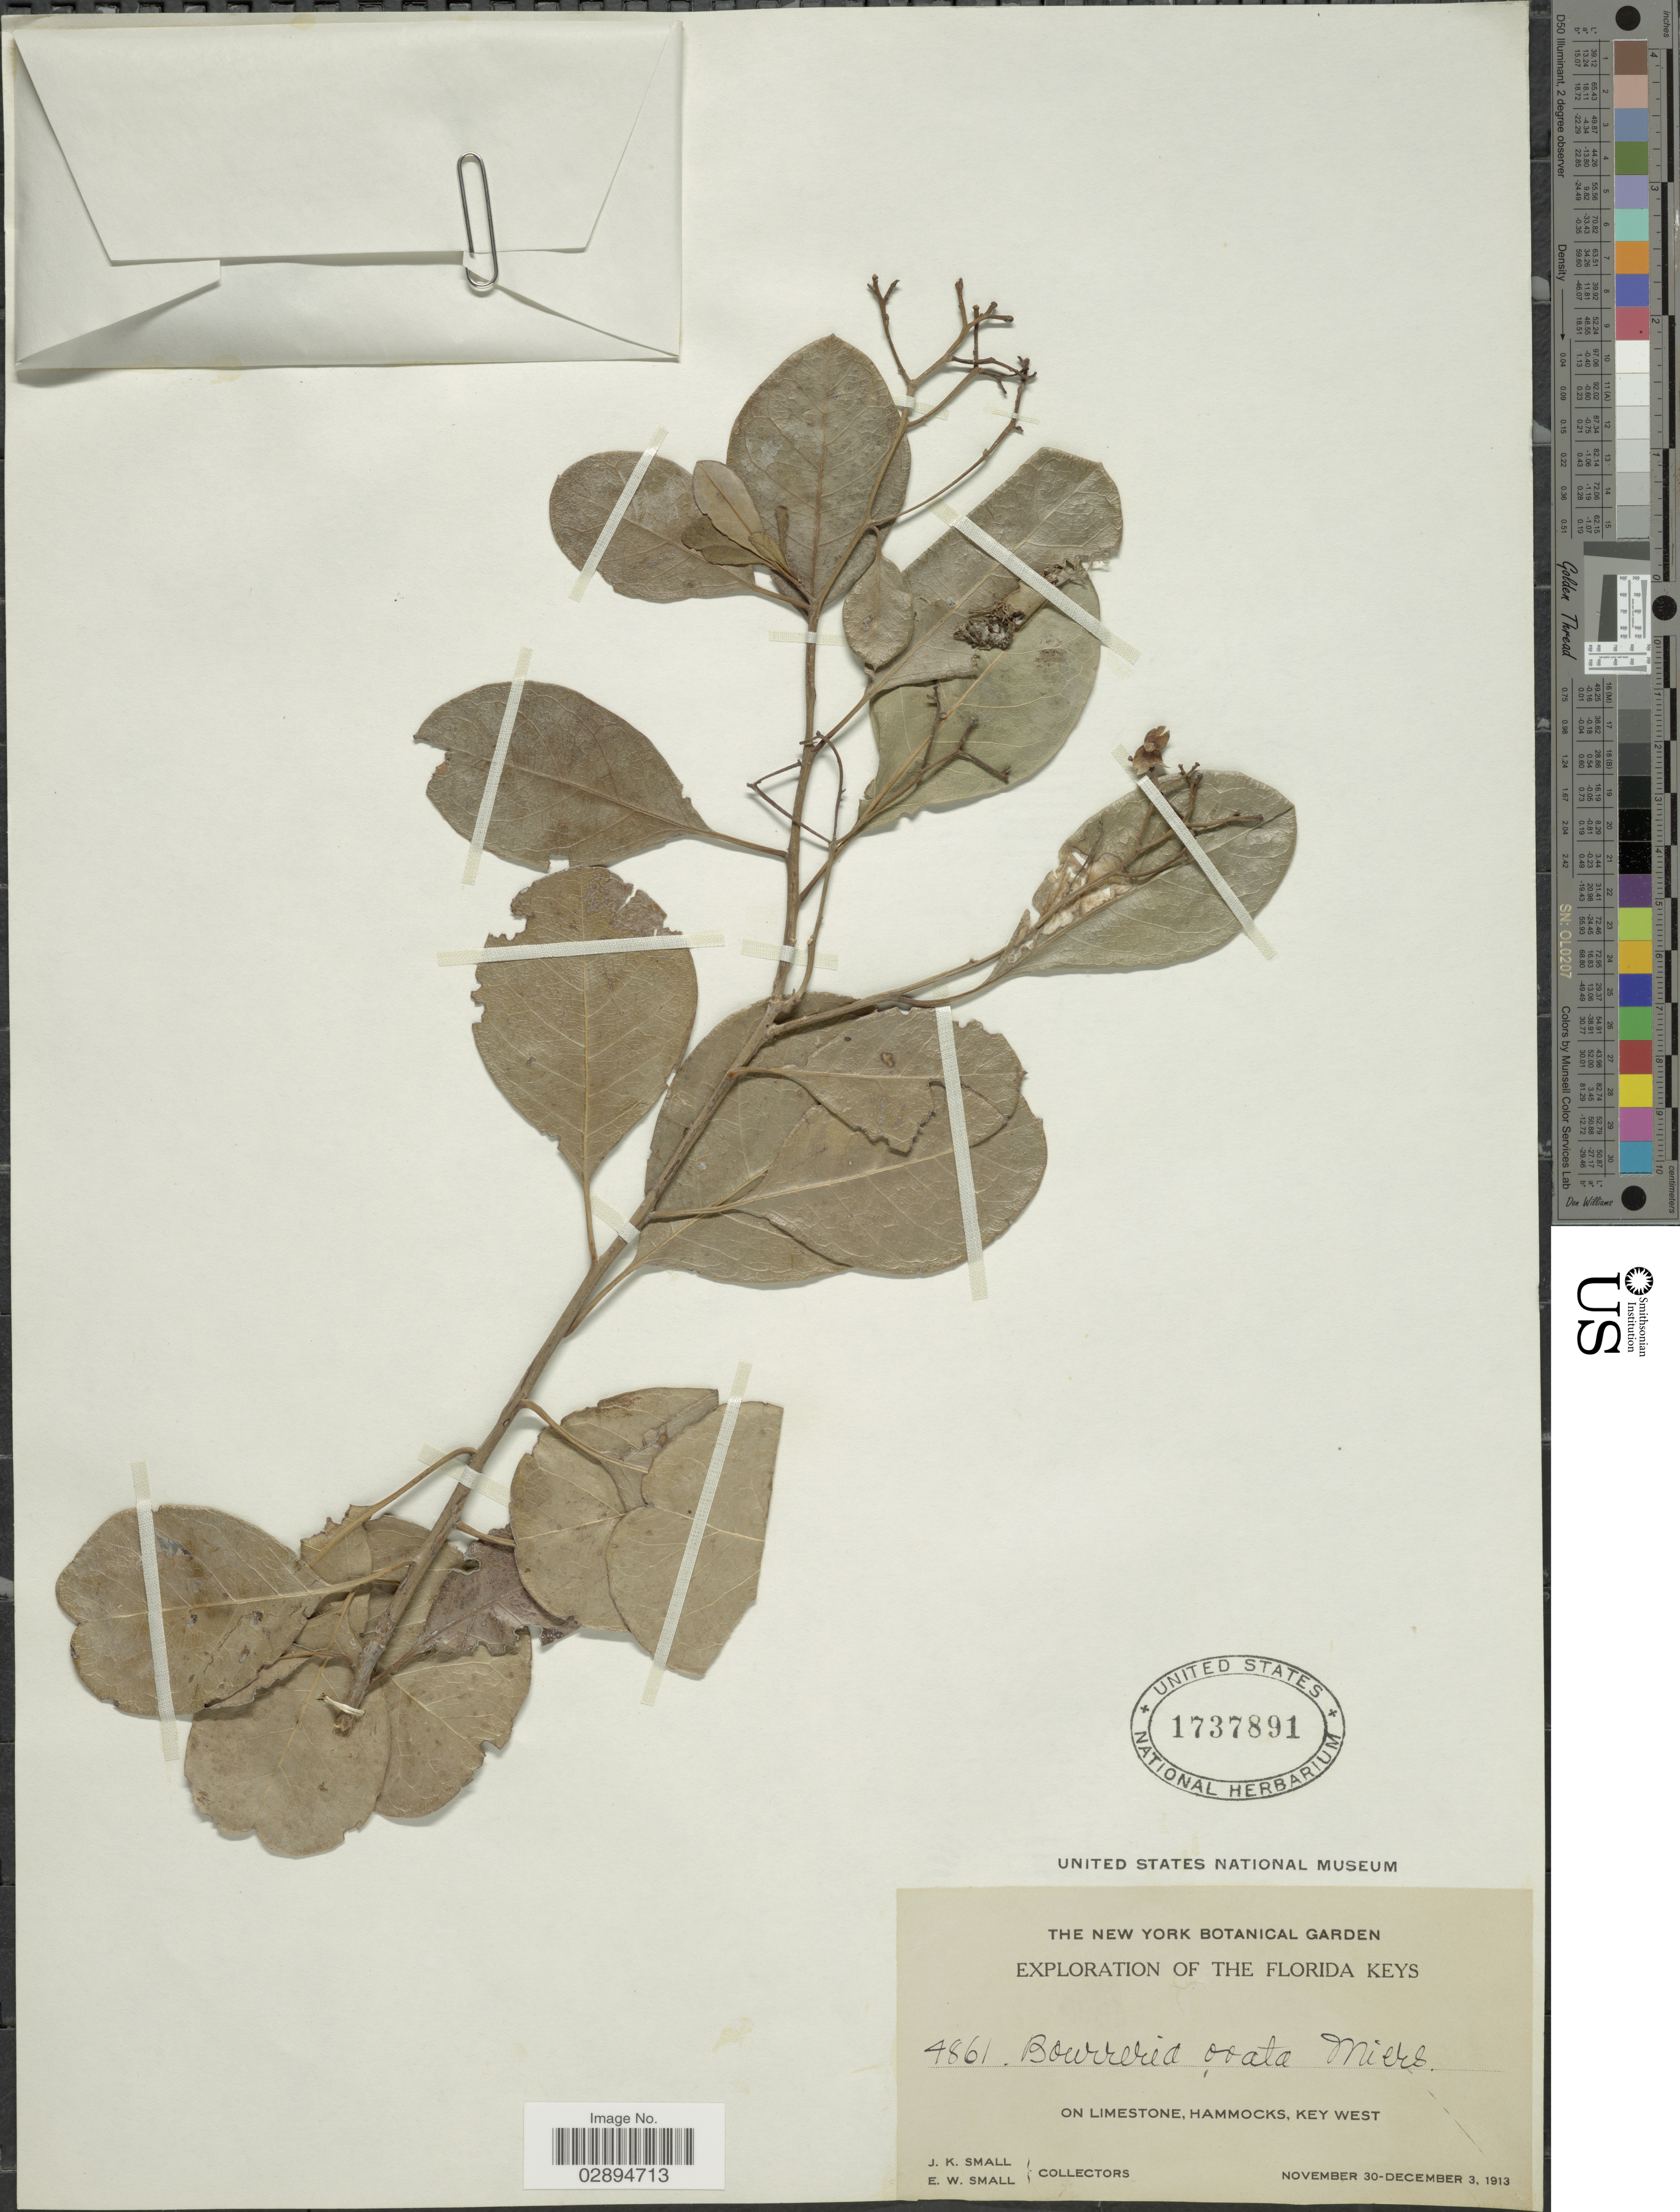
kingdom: Plantae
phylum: Tracheophyta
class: Magnoliopsida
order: Boraginales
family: Ehretiaceae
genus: Bourreria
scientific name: Bourreria ovata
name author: Miers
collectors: J. K. Small & E. W. Small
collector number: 4861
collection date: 1913-11-30/1913-12-03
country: United States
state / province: Florida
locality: The Florida Keys. On Limestone, Hammock, Key West.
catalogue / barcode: US 1737891